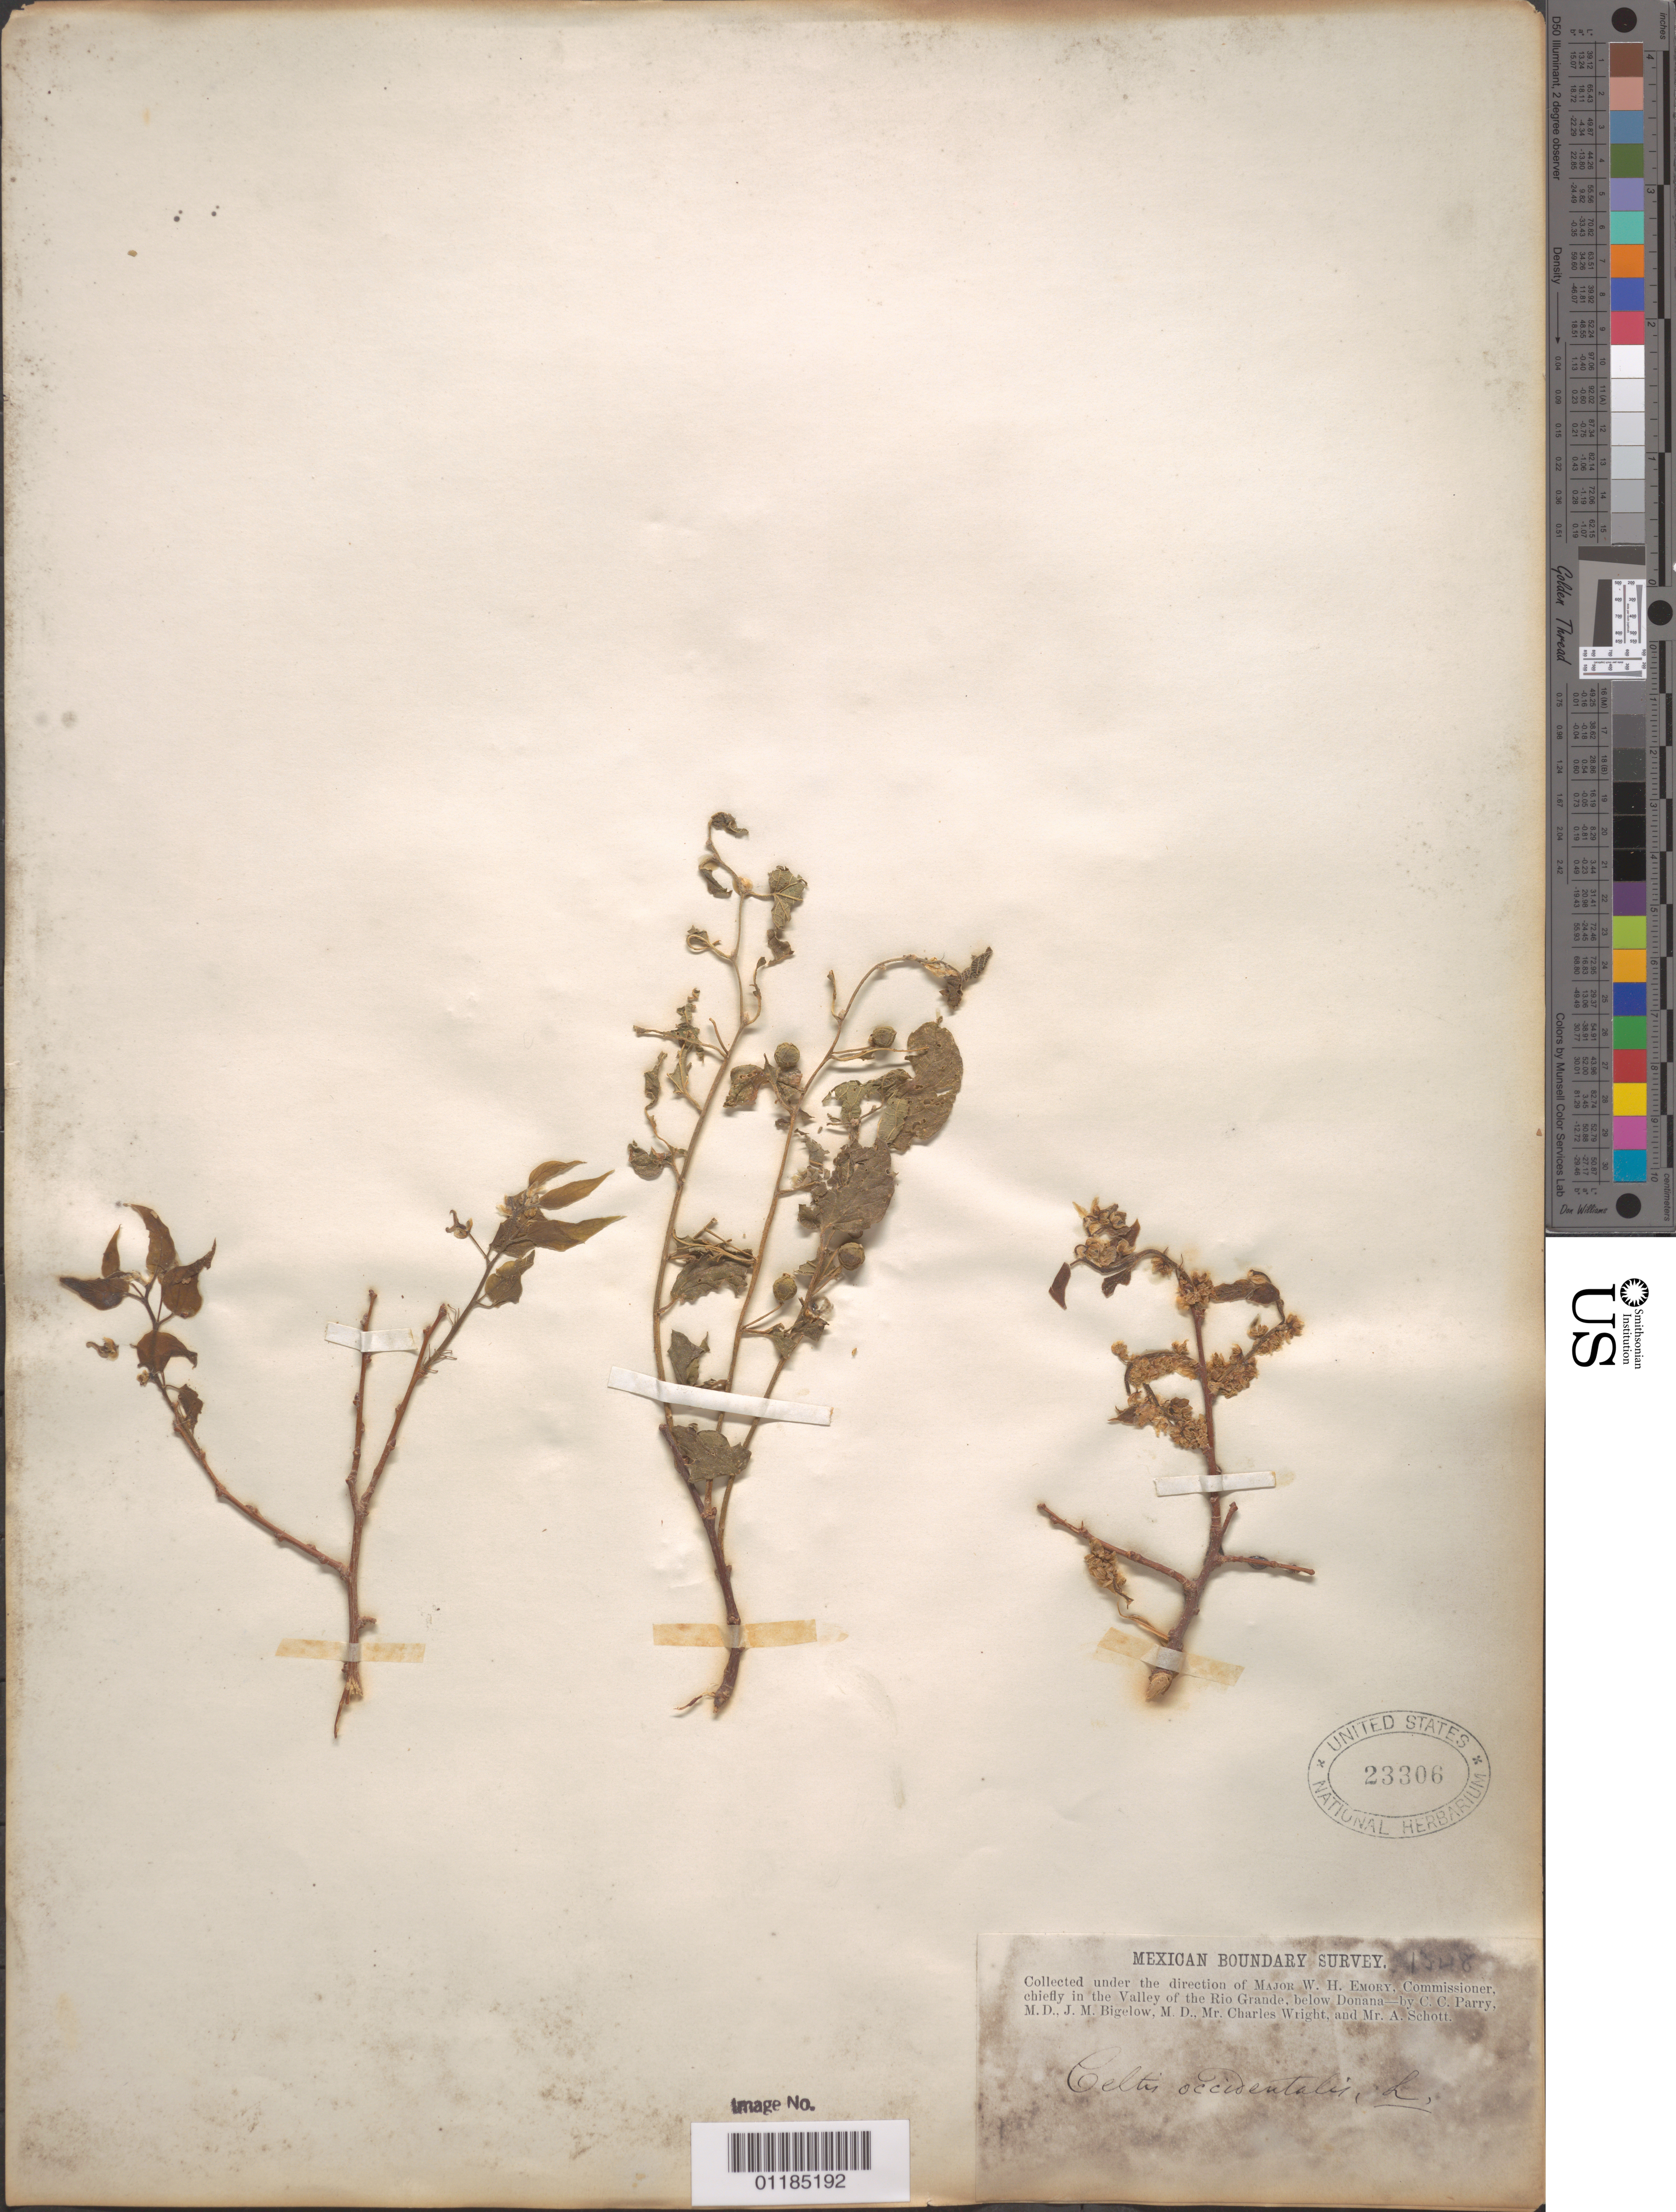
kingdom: Plantae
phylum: Tracheophyta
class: Magnoliopsida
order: Rosales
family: Cannabaceae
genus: Celtis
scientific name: Celtis occidentalis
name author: L.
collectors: C. C. Parry, J. M. Bigelow, C. Wright & A. C. V. Schott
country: United States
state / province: New Mexico / Texas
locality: Valley of the Rio Grande, below Doñana.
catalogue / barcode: US 23306